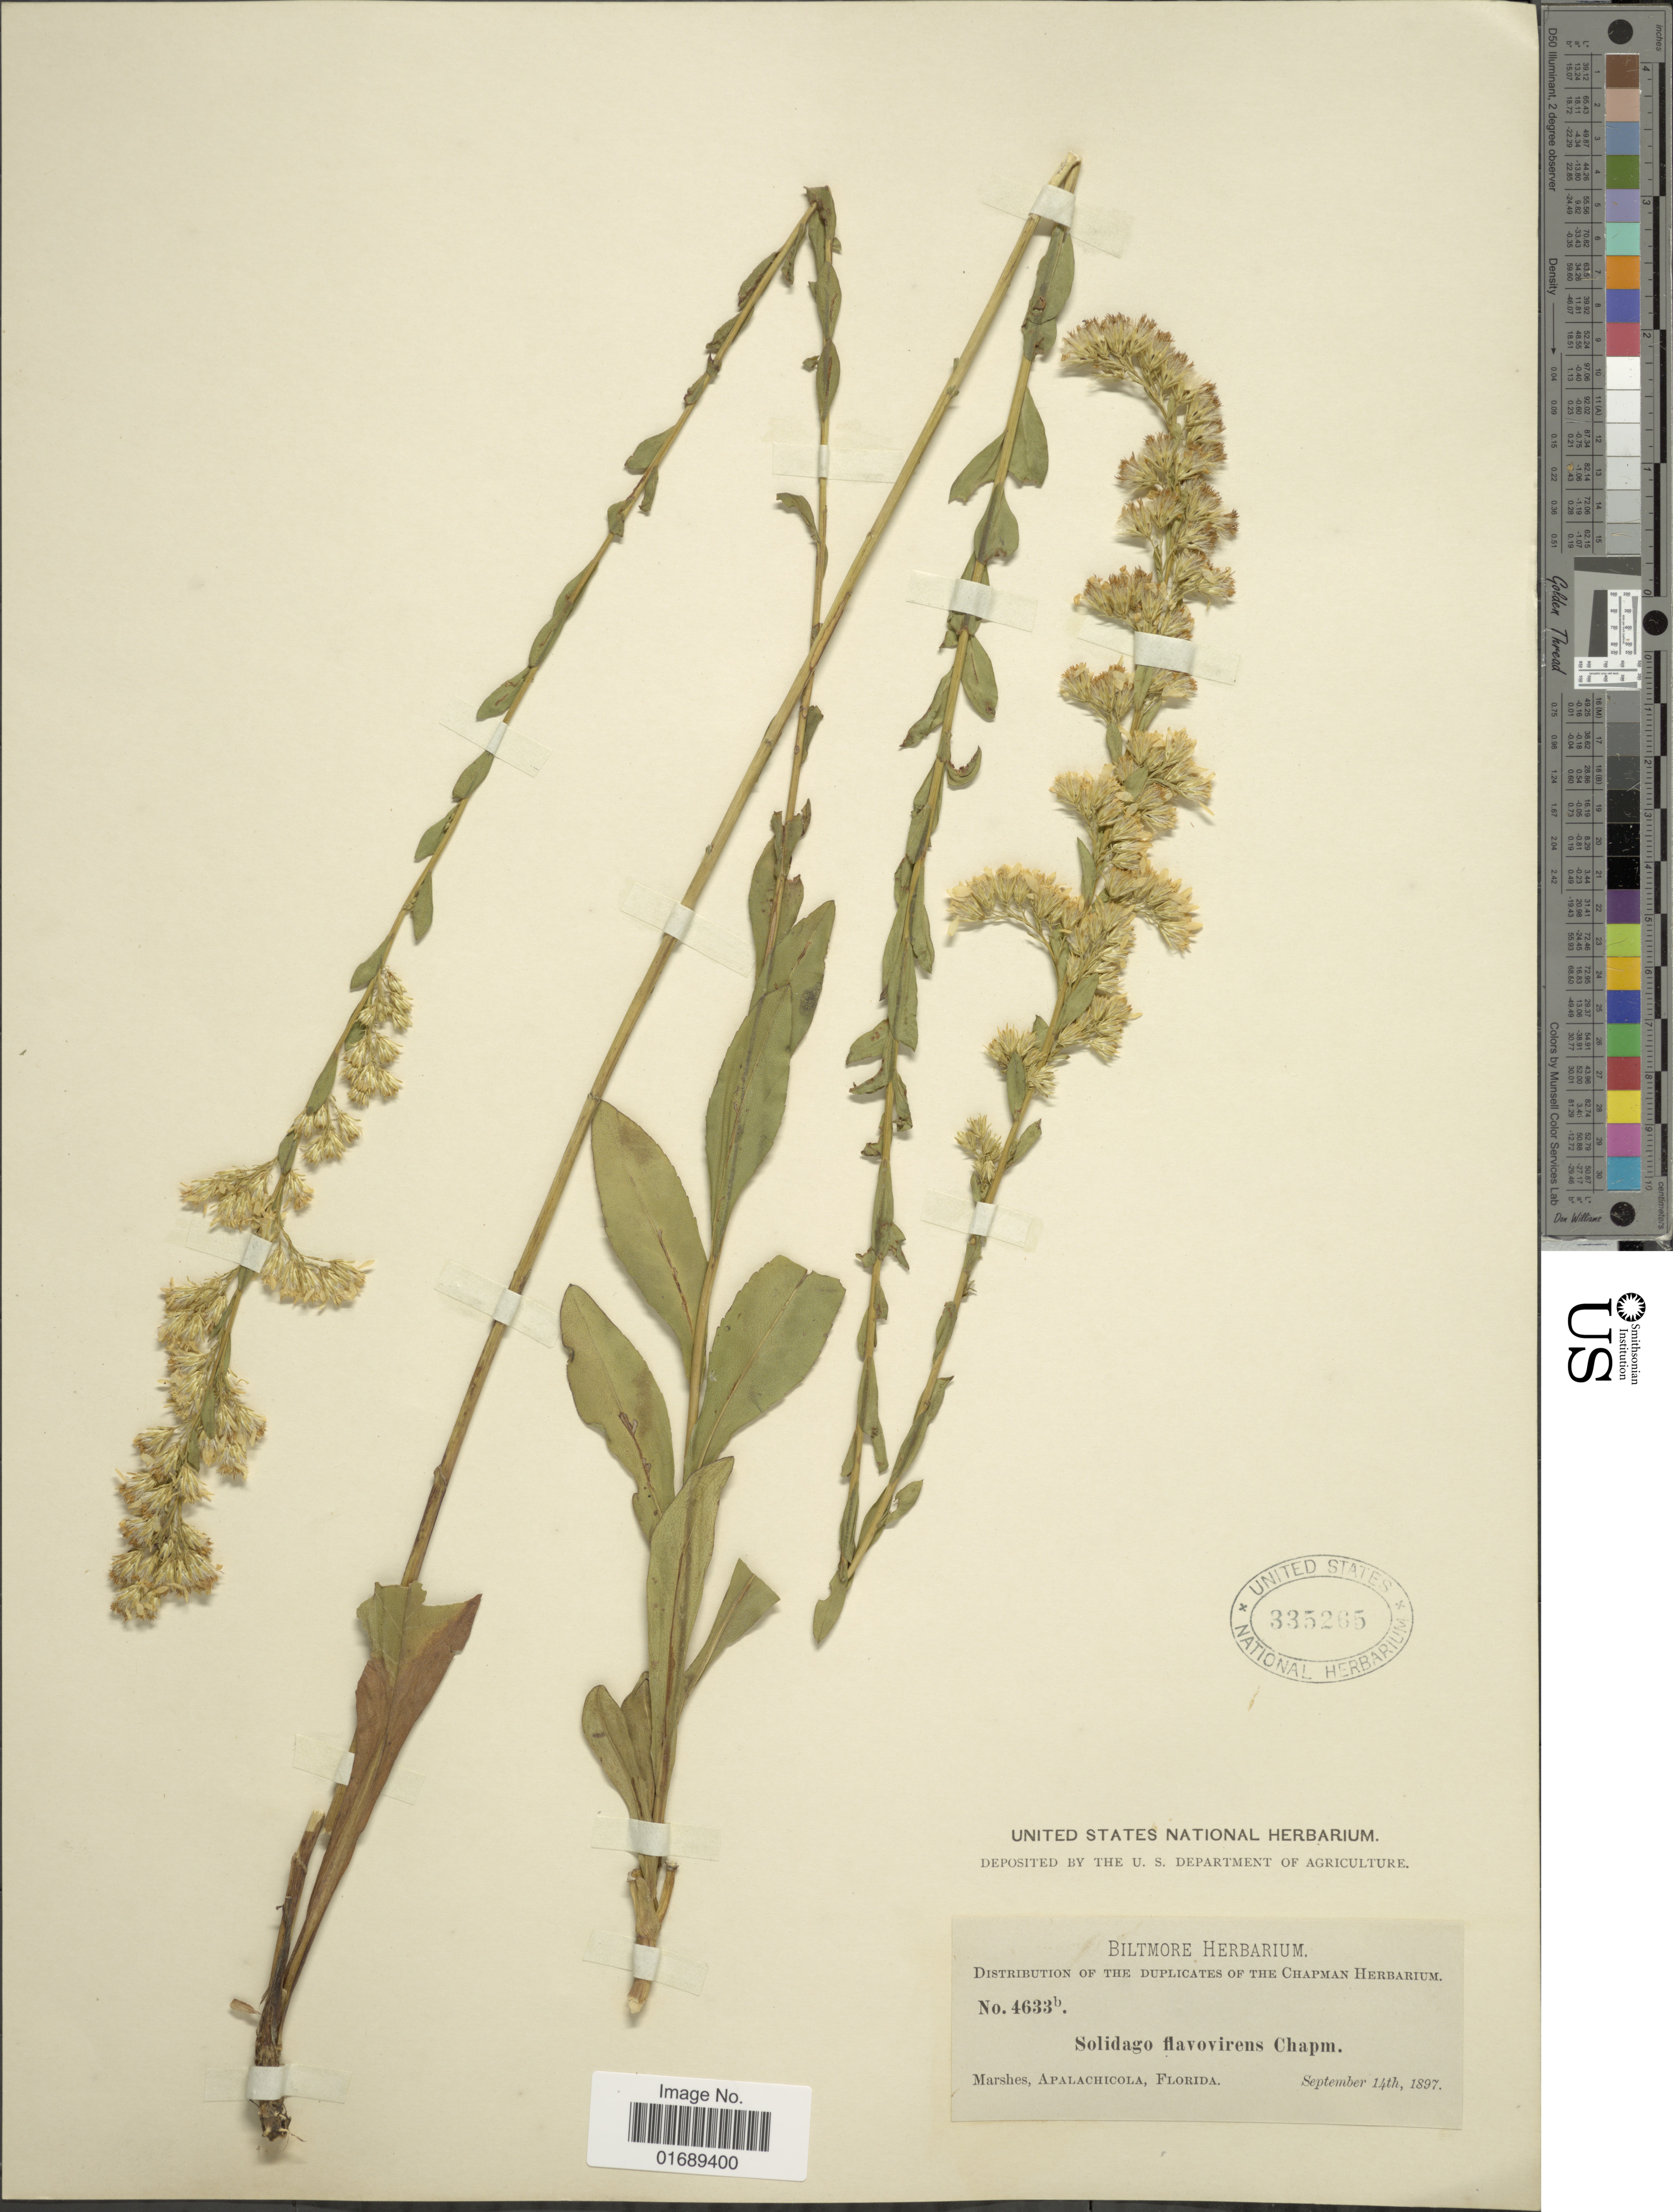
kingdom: Plantae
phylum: Tracheophyta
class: Magnoliopsida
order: Asterales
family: Asteraceae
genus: Solidago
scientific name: Solidago patula var. strictula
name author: Torr. & A. Gray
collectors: ex herb. Biltmore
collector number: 4633b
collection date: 1897-09-14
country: United States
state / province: Florida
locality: Marshes, Apalachicola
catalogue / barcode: US 335265